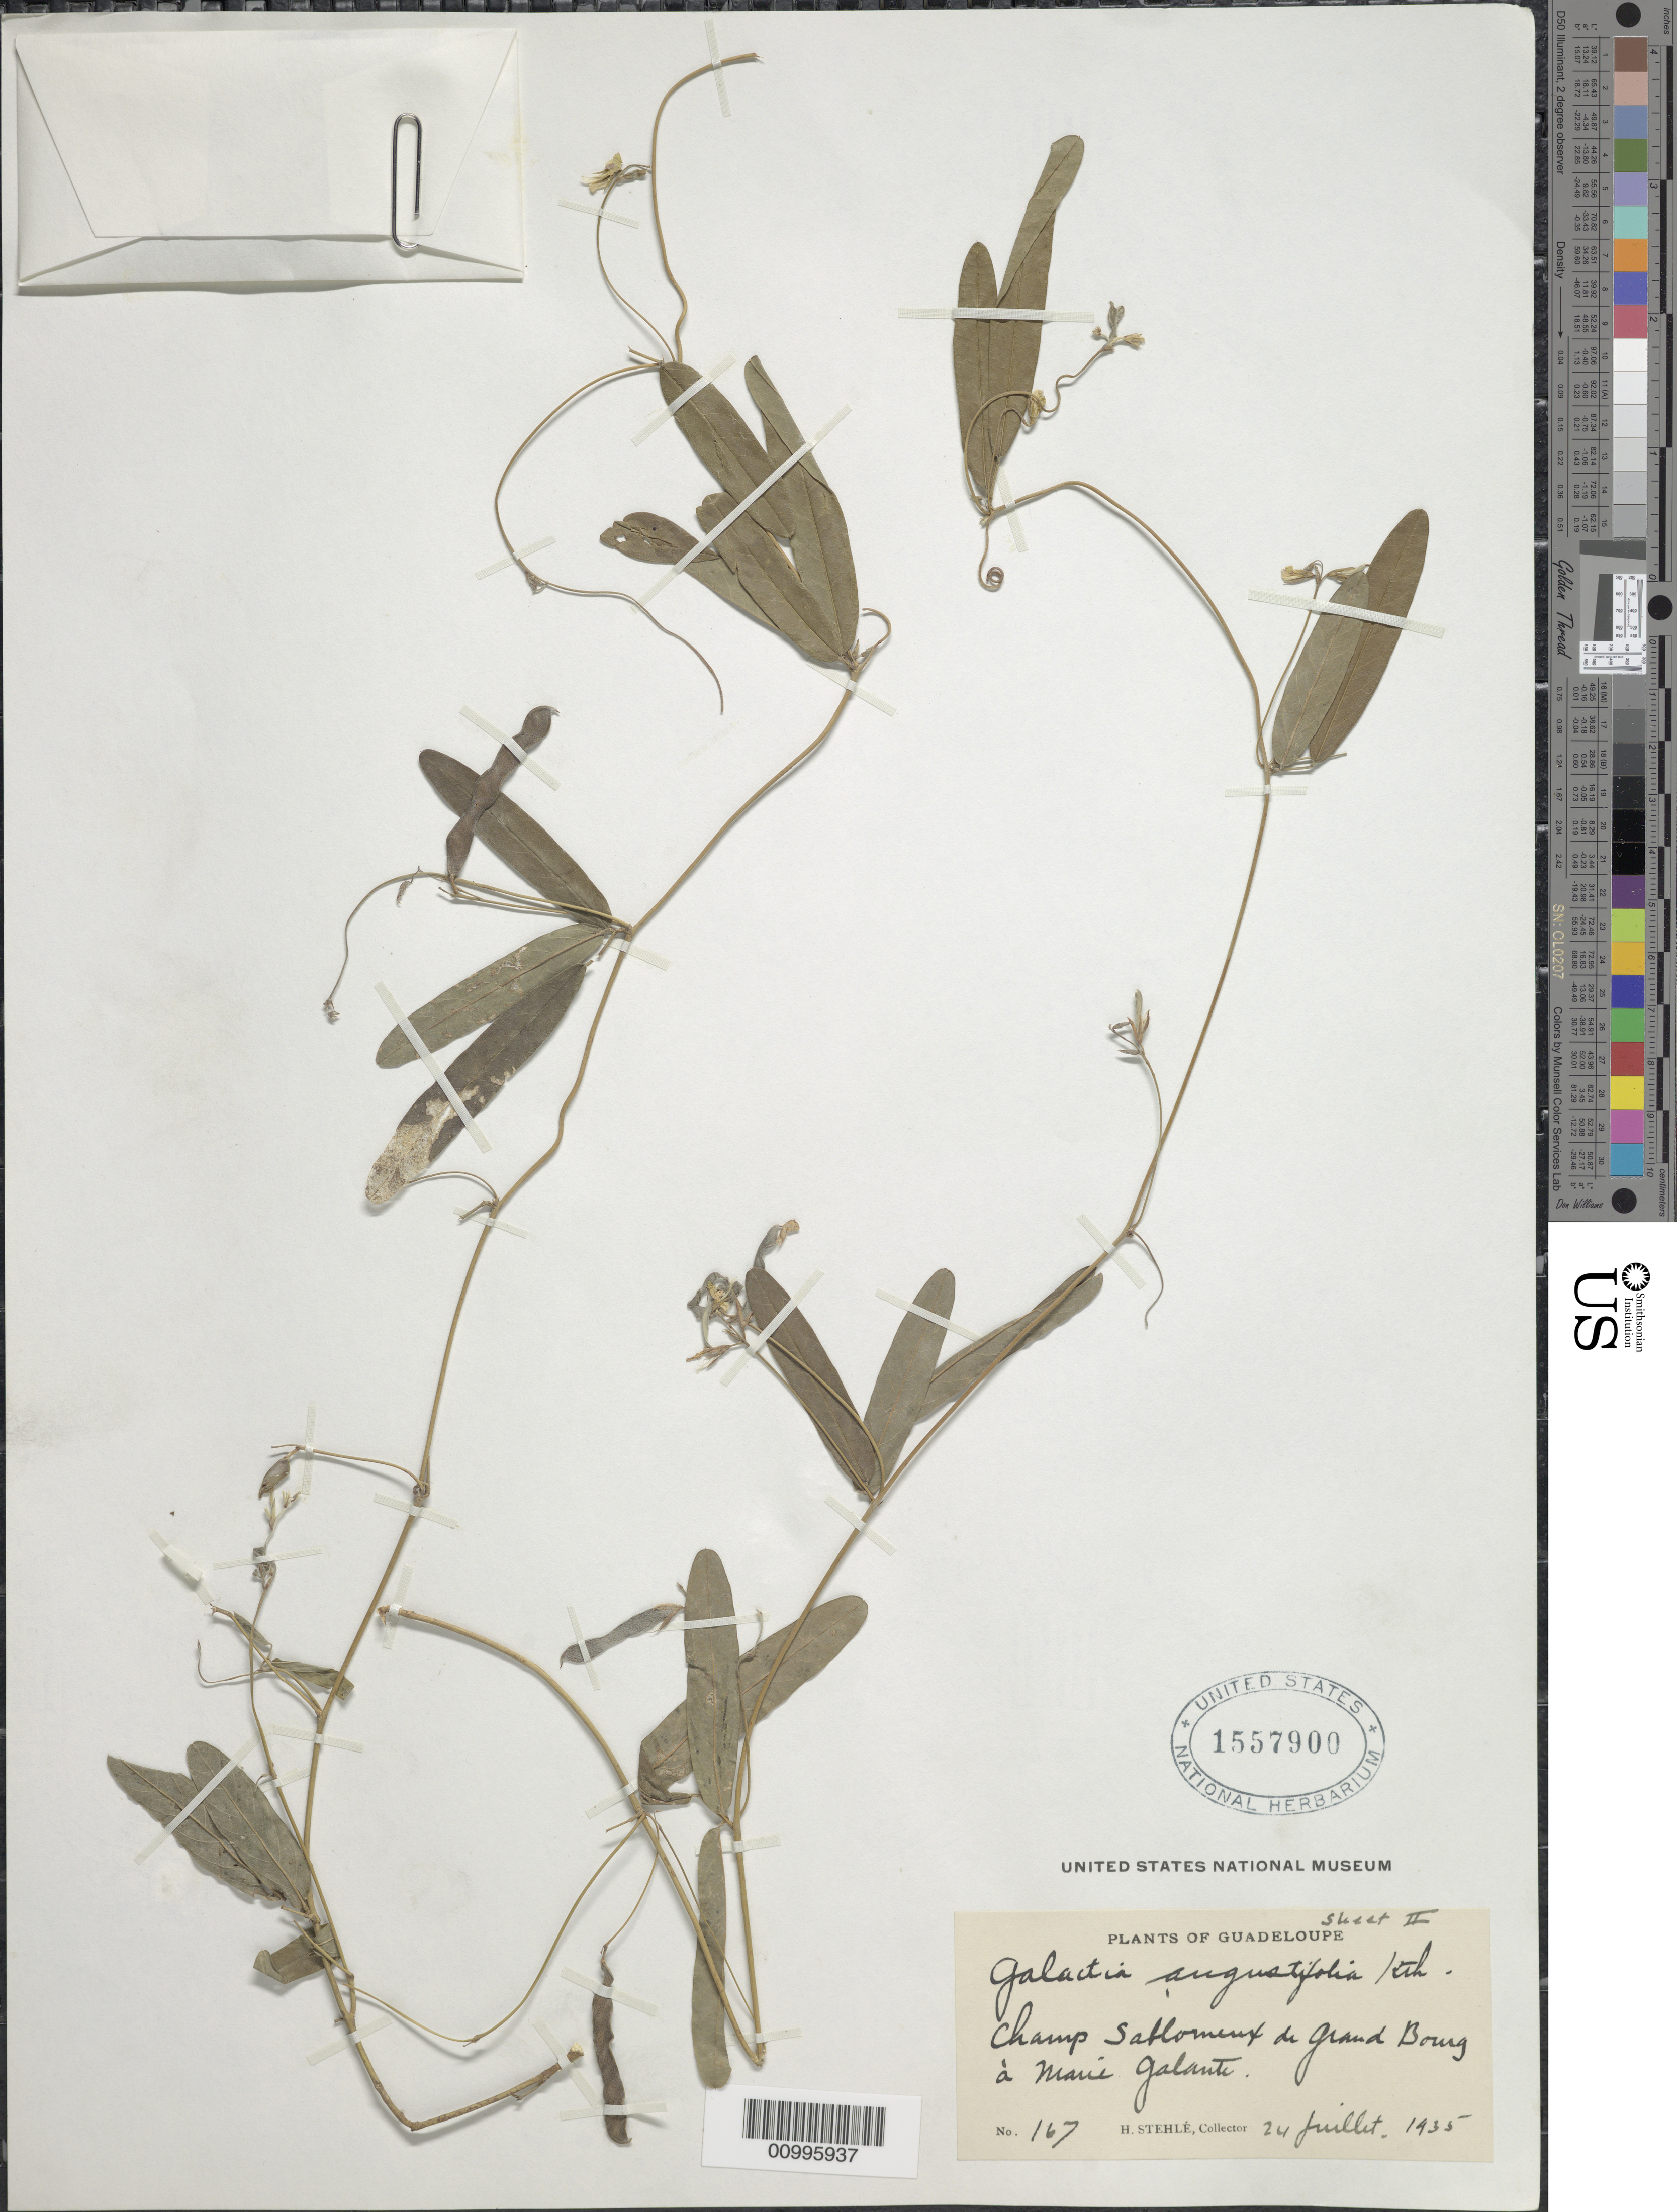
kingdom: Plantae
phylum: Tracheophyta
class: Magnoliopsida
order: Fabales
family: Fabaceae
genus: Galactia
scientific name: Galactia longifolia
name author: (Jacq.) Benth.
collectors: H. Stehlé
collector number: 167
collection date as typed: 24 Jul 1935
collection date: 1935-07-24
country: Guadeloupe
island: Basse Terre [Guadeloupe]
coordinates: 0 N, 0 E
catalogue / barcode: US 1557900